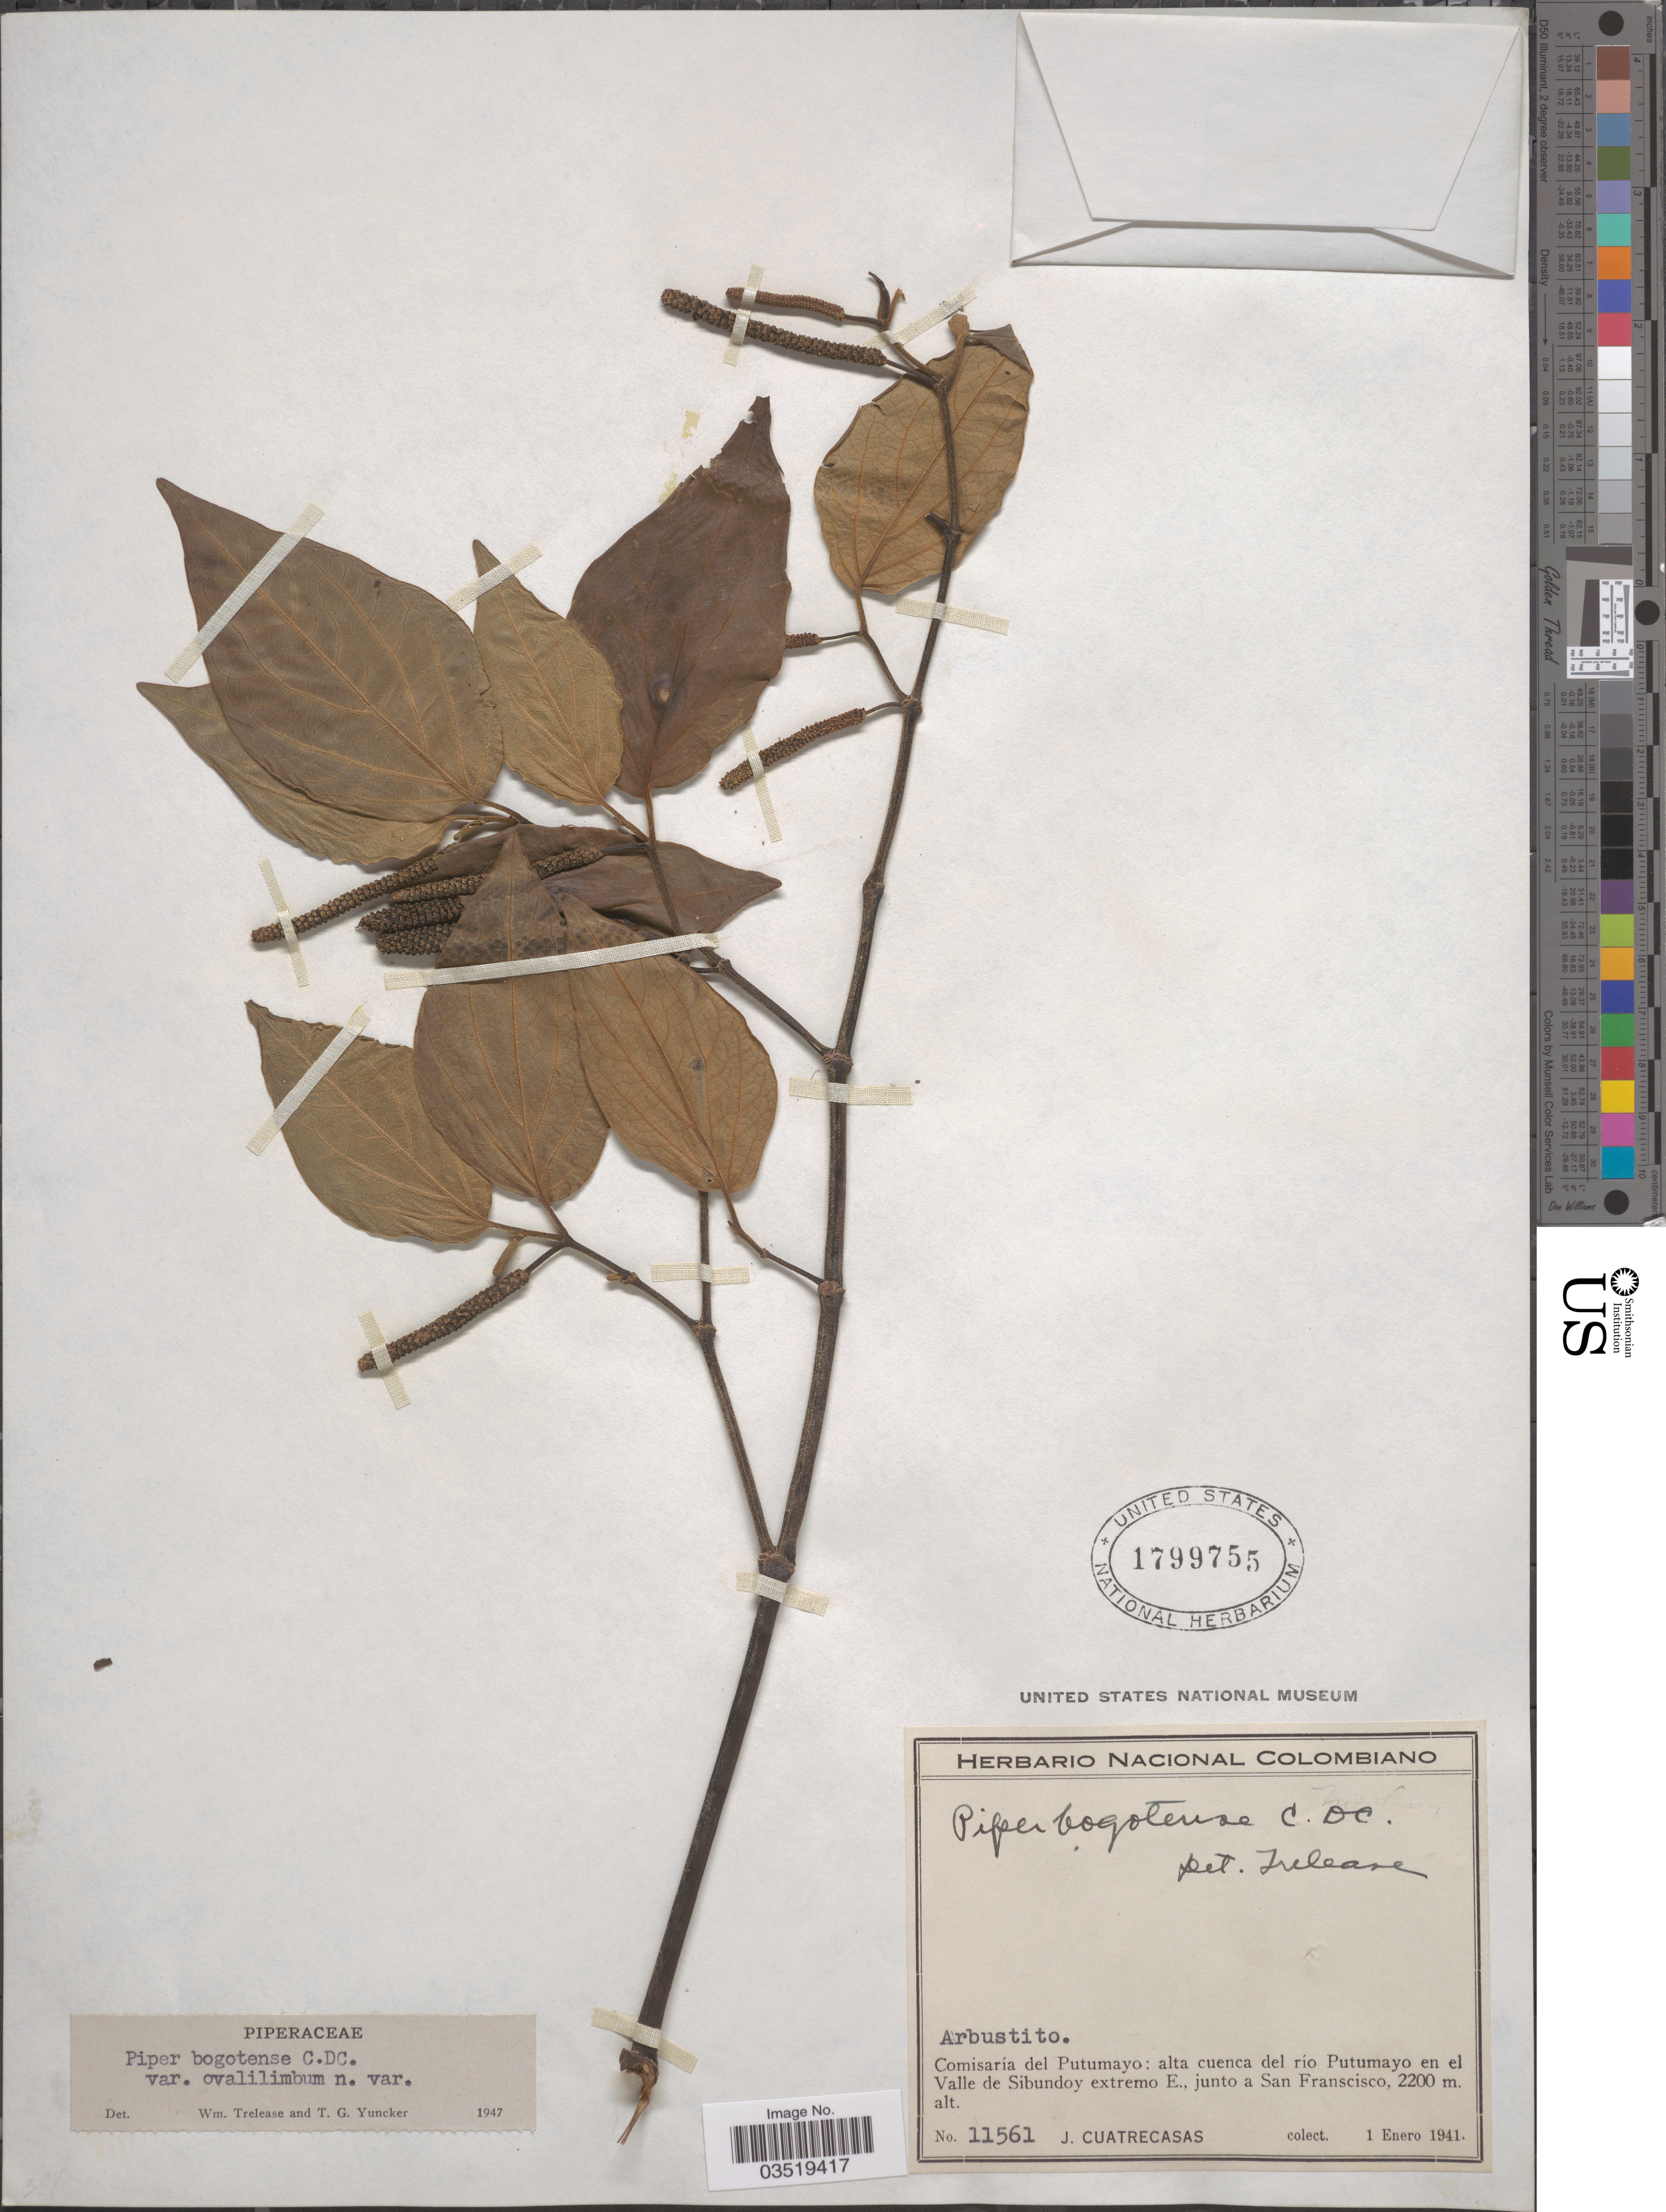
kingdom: Plantae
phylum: Tracheophyta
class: Magnoliopsida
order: Piperales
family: Piperaceae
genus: Piper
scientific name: Piper bogotense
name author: C. DC.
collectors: J. Cuatrecasas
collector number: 11561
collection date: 1941-01-01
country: Colombia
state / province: Putumayo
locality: Comisaría del Putumayo: alta cuenca del río Putumayo en el Valle de Sibundoy extremo E., junto a San Franscisco.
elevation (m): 2200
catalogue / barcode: US 1799755